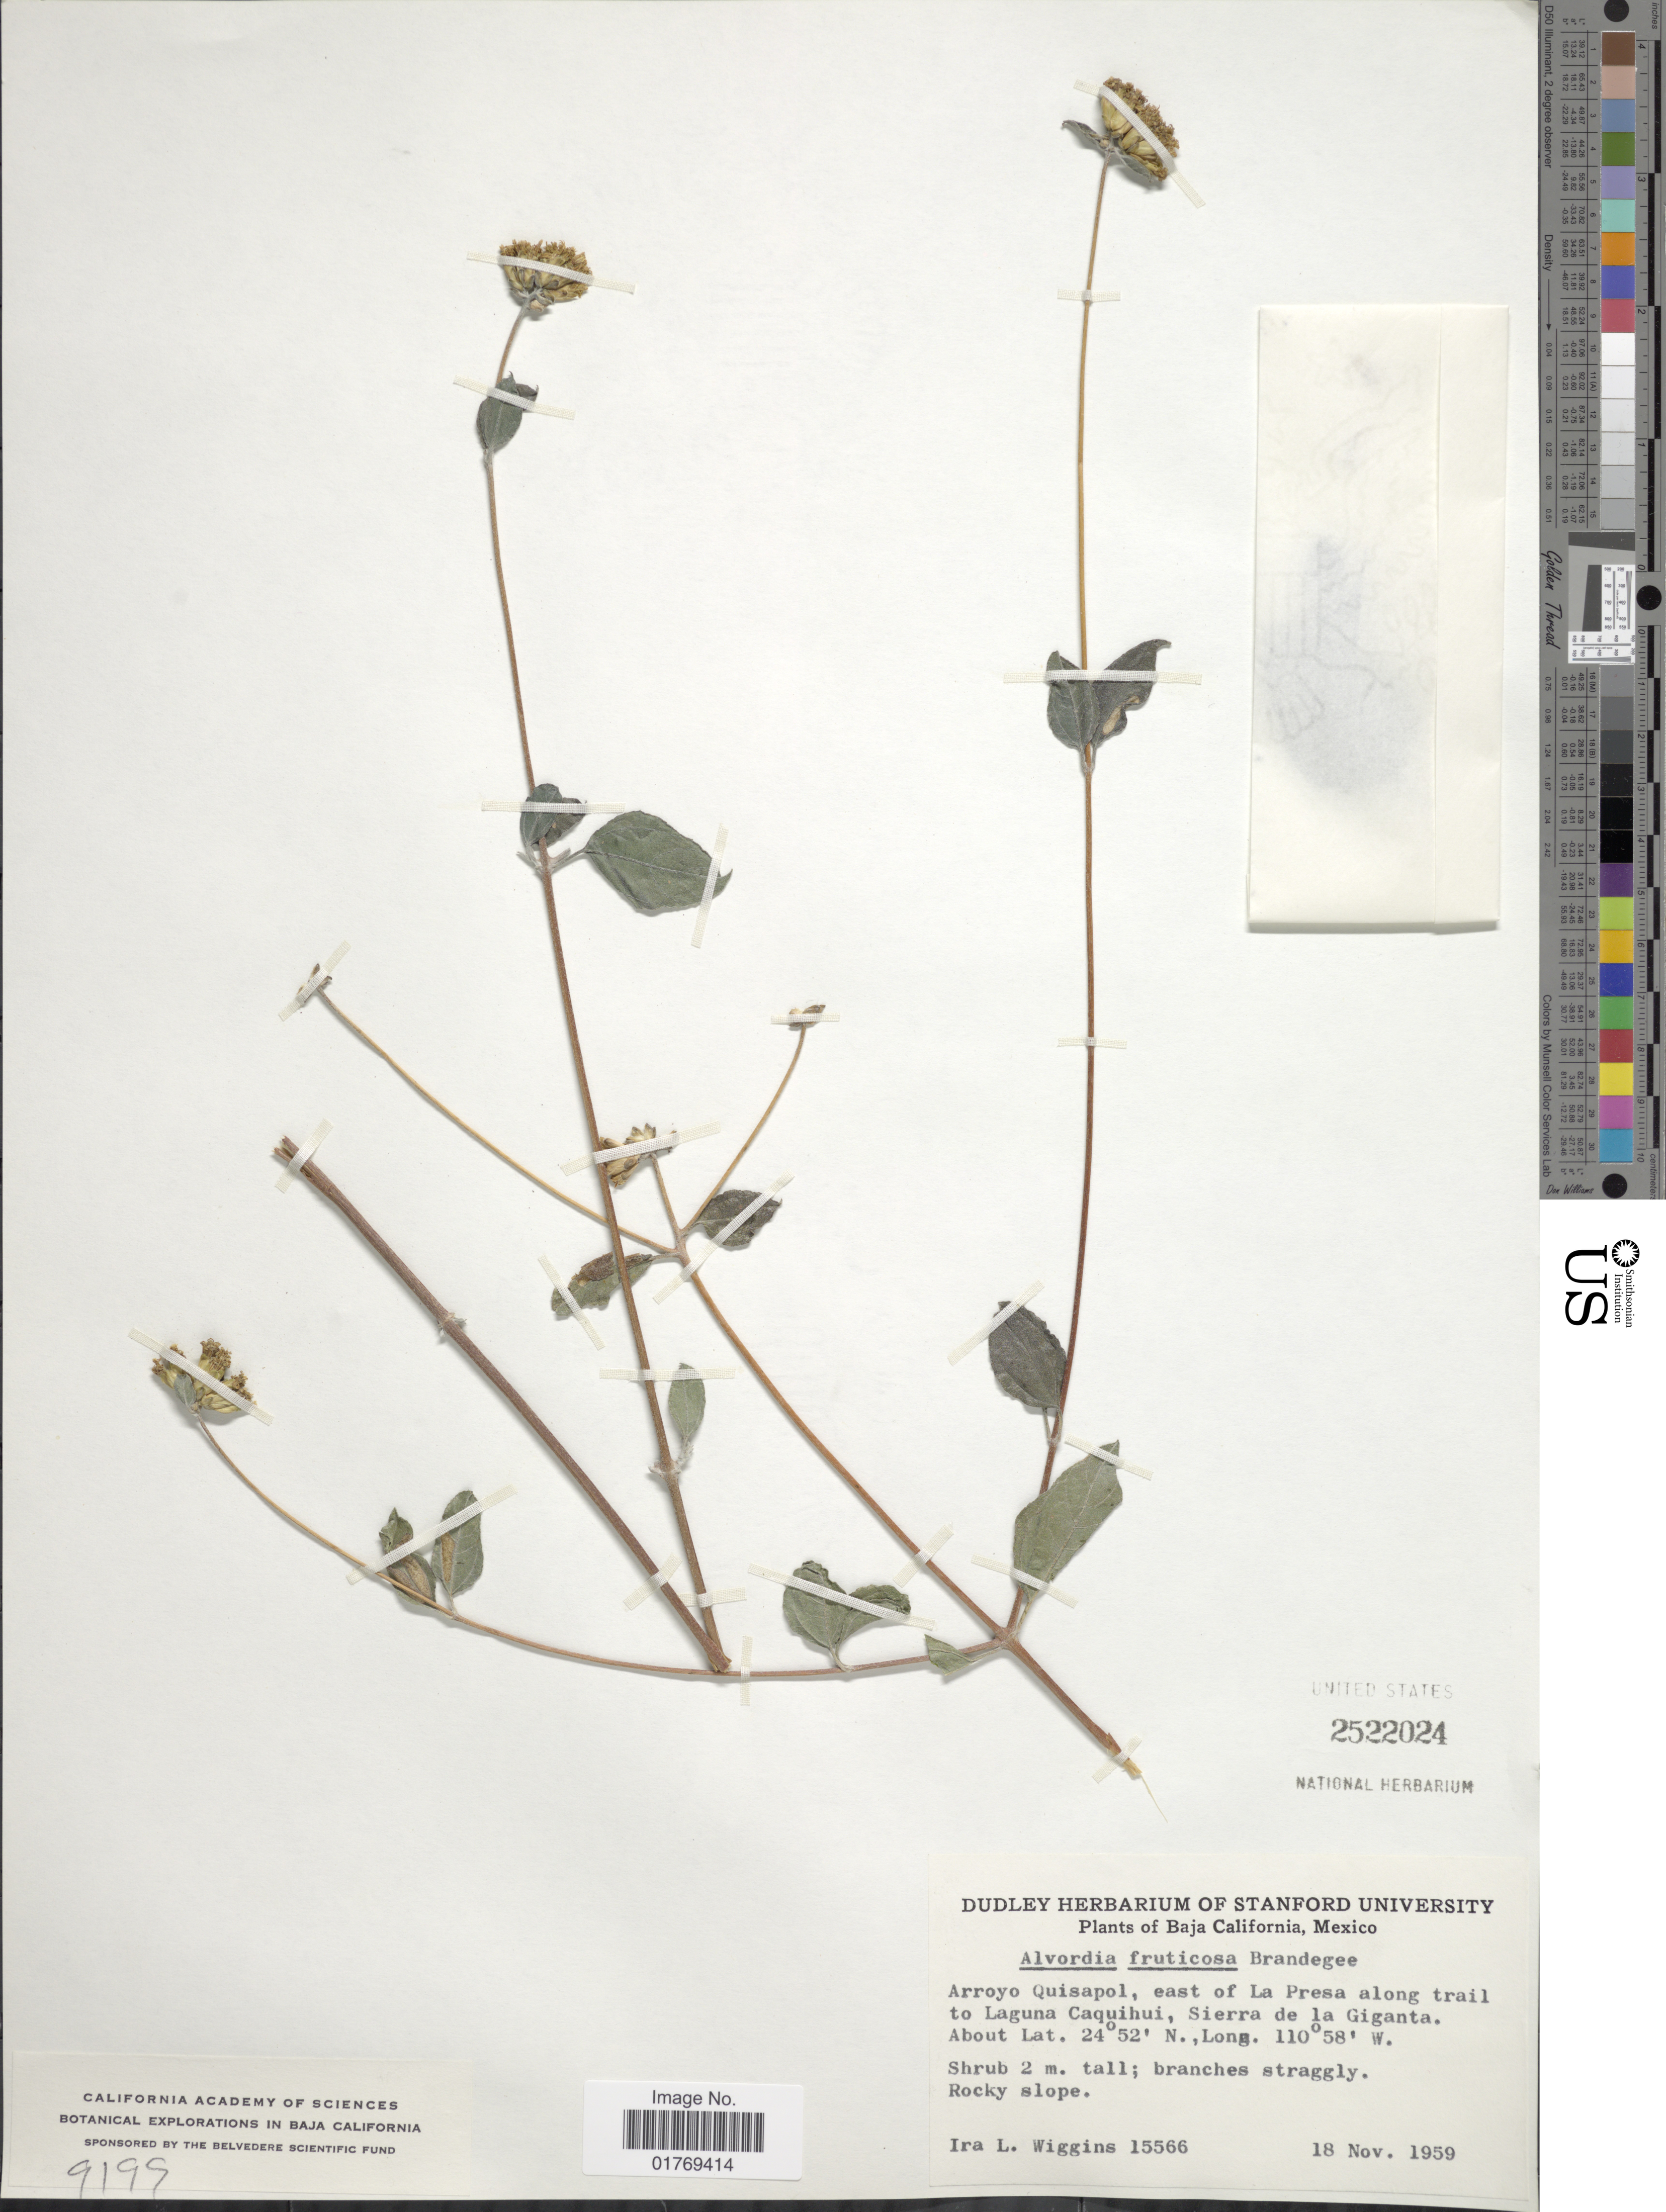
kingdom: Plantae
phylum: Tracheophyta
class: Magnoliopsida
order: Asterales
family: Asteraceae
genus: Alvordia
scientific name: Alvordia fruticosa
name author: Brandegee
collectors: I. L. Wiggins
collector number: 15566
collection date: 1959-11-18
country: Mexico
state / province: Baja California Sur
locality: Arroyo Quisapol, east of La Presa along trail to Laguna Caquihui, Sierra de la Giganta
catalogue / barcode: US 2522024